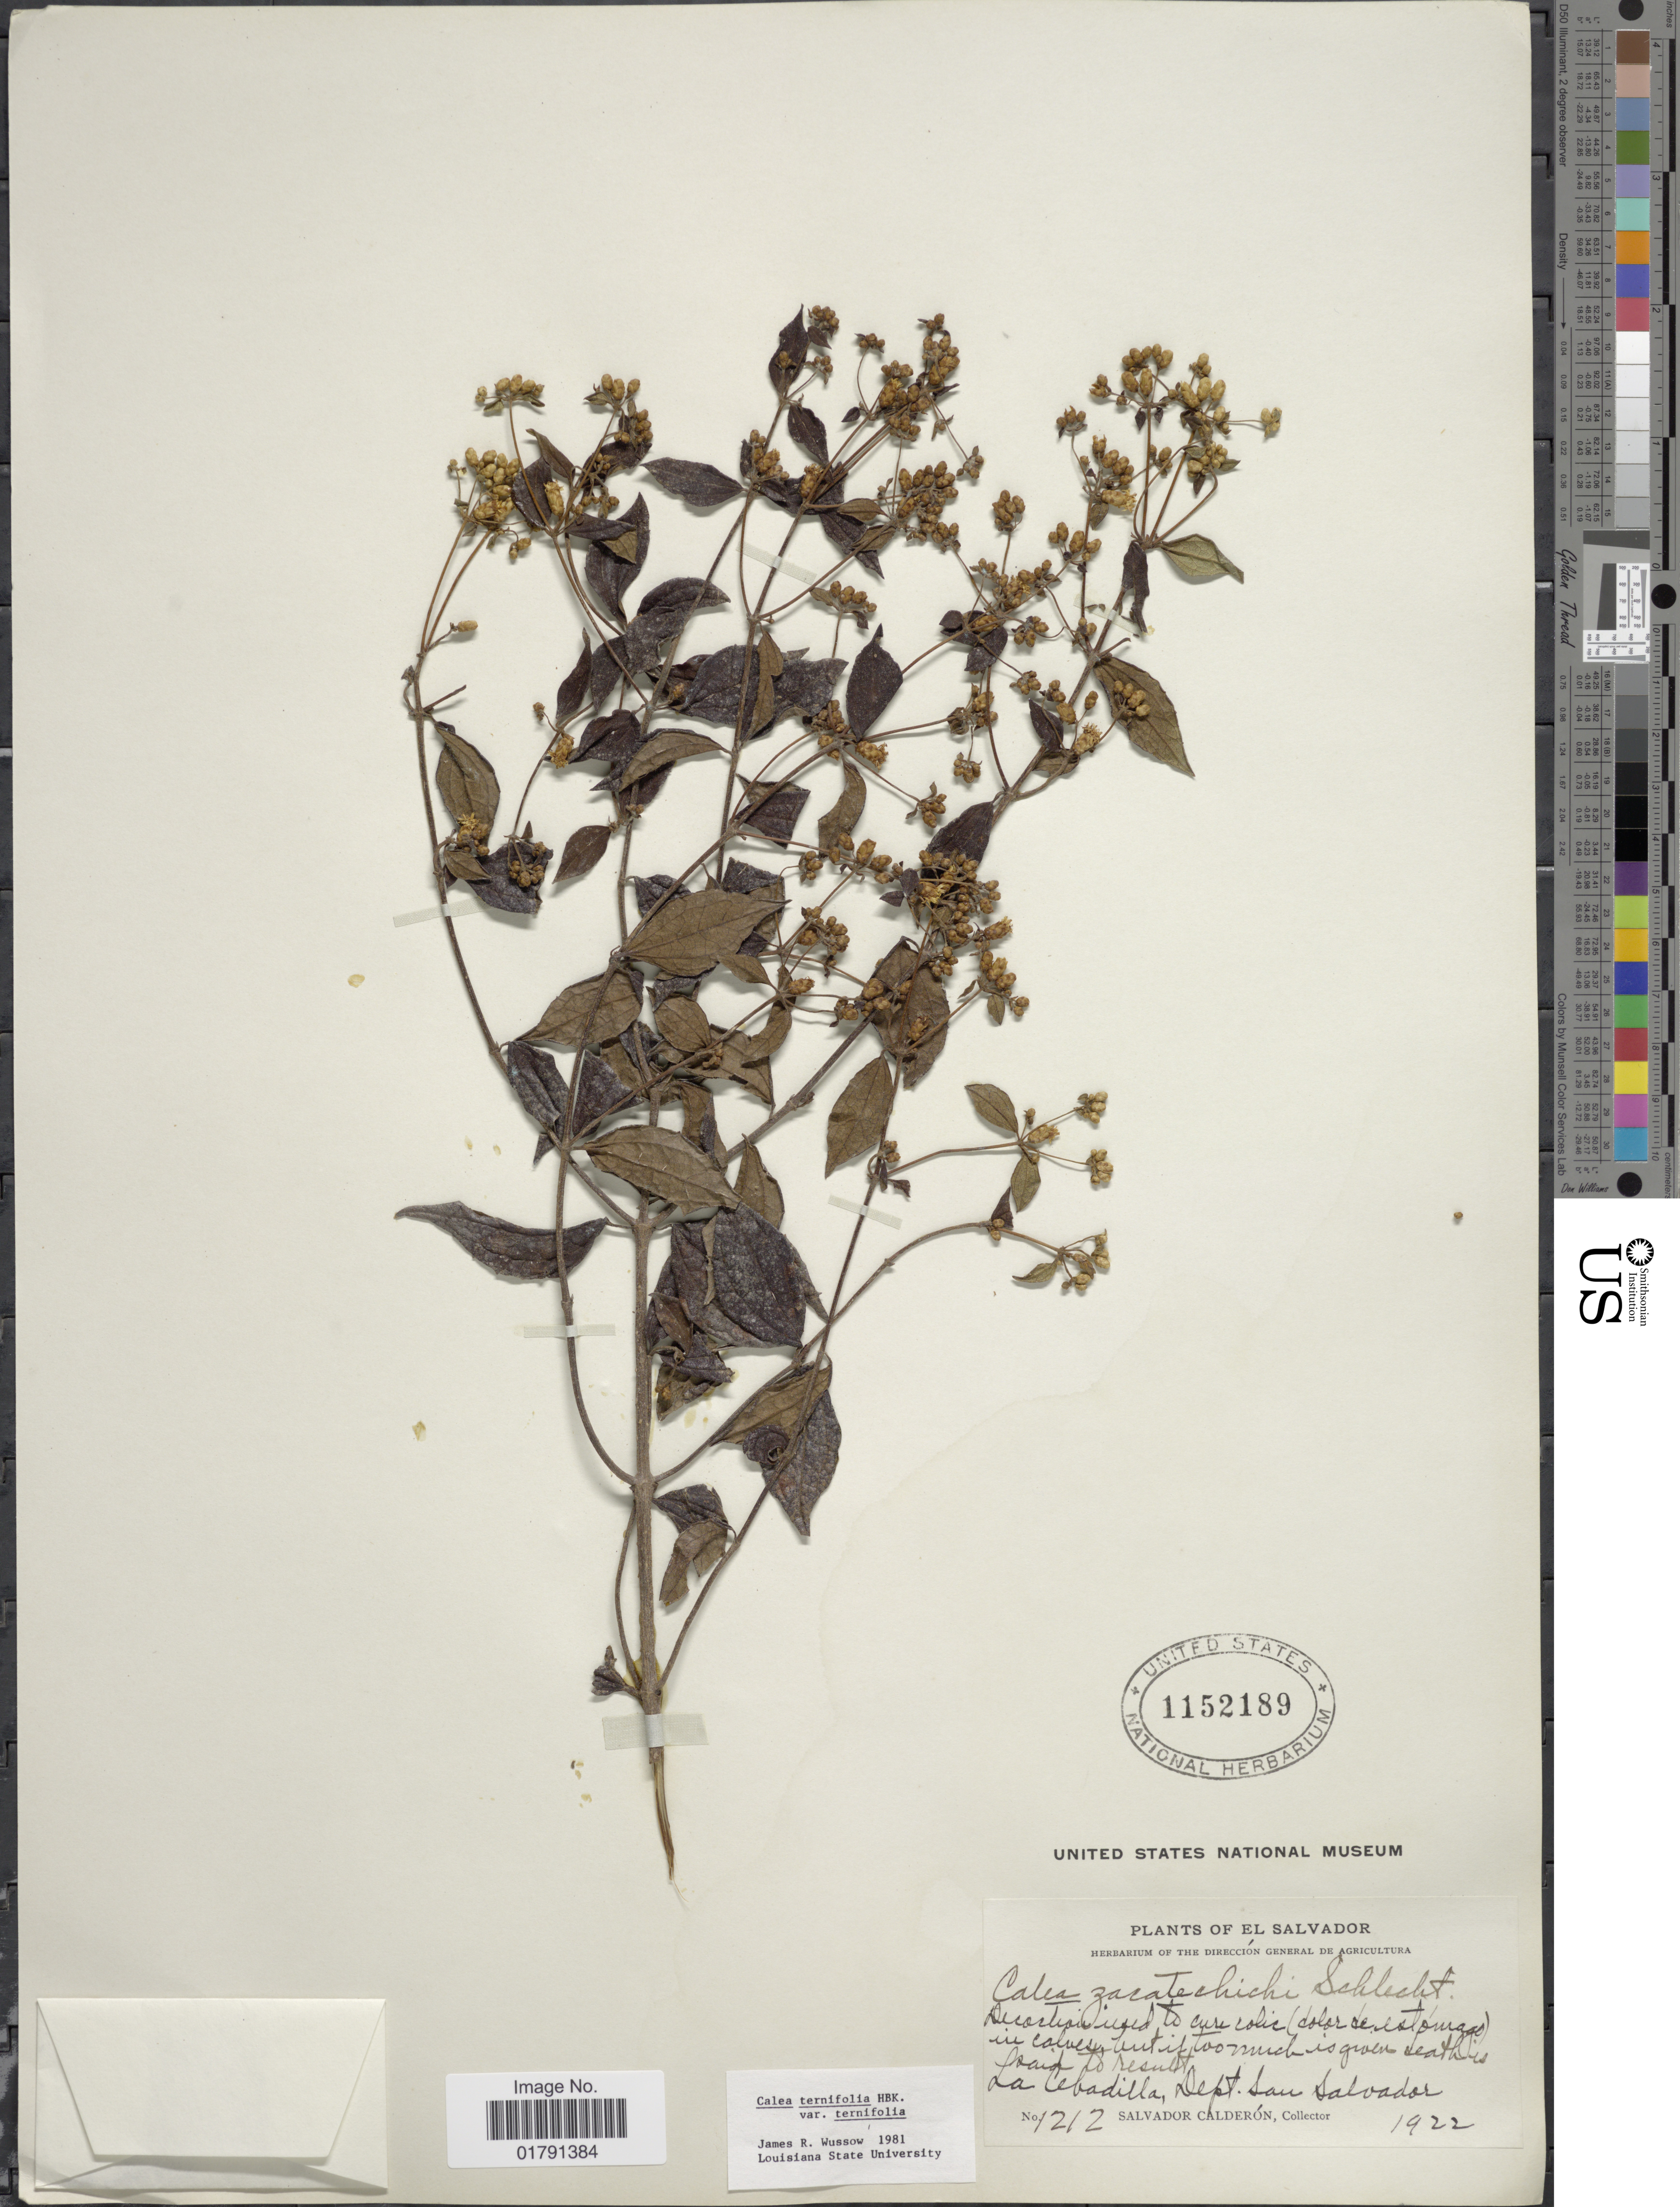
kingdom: Plantae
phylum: Tracheophyta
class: Magnoliopsida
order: Asterales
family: Asteraceae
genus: Calea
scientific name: Calea ternifolia Oliv., hom. illeg.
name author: Oliv.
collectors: S. Calderón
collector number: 1212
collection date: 1922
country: El Salvador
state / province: San Salvador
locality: La Cebadilla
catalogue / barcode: US 1152189